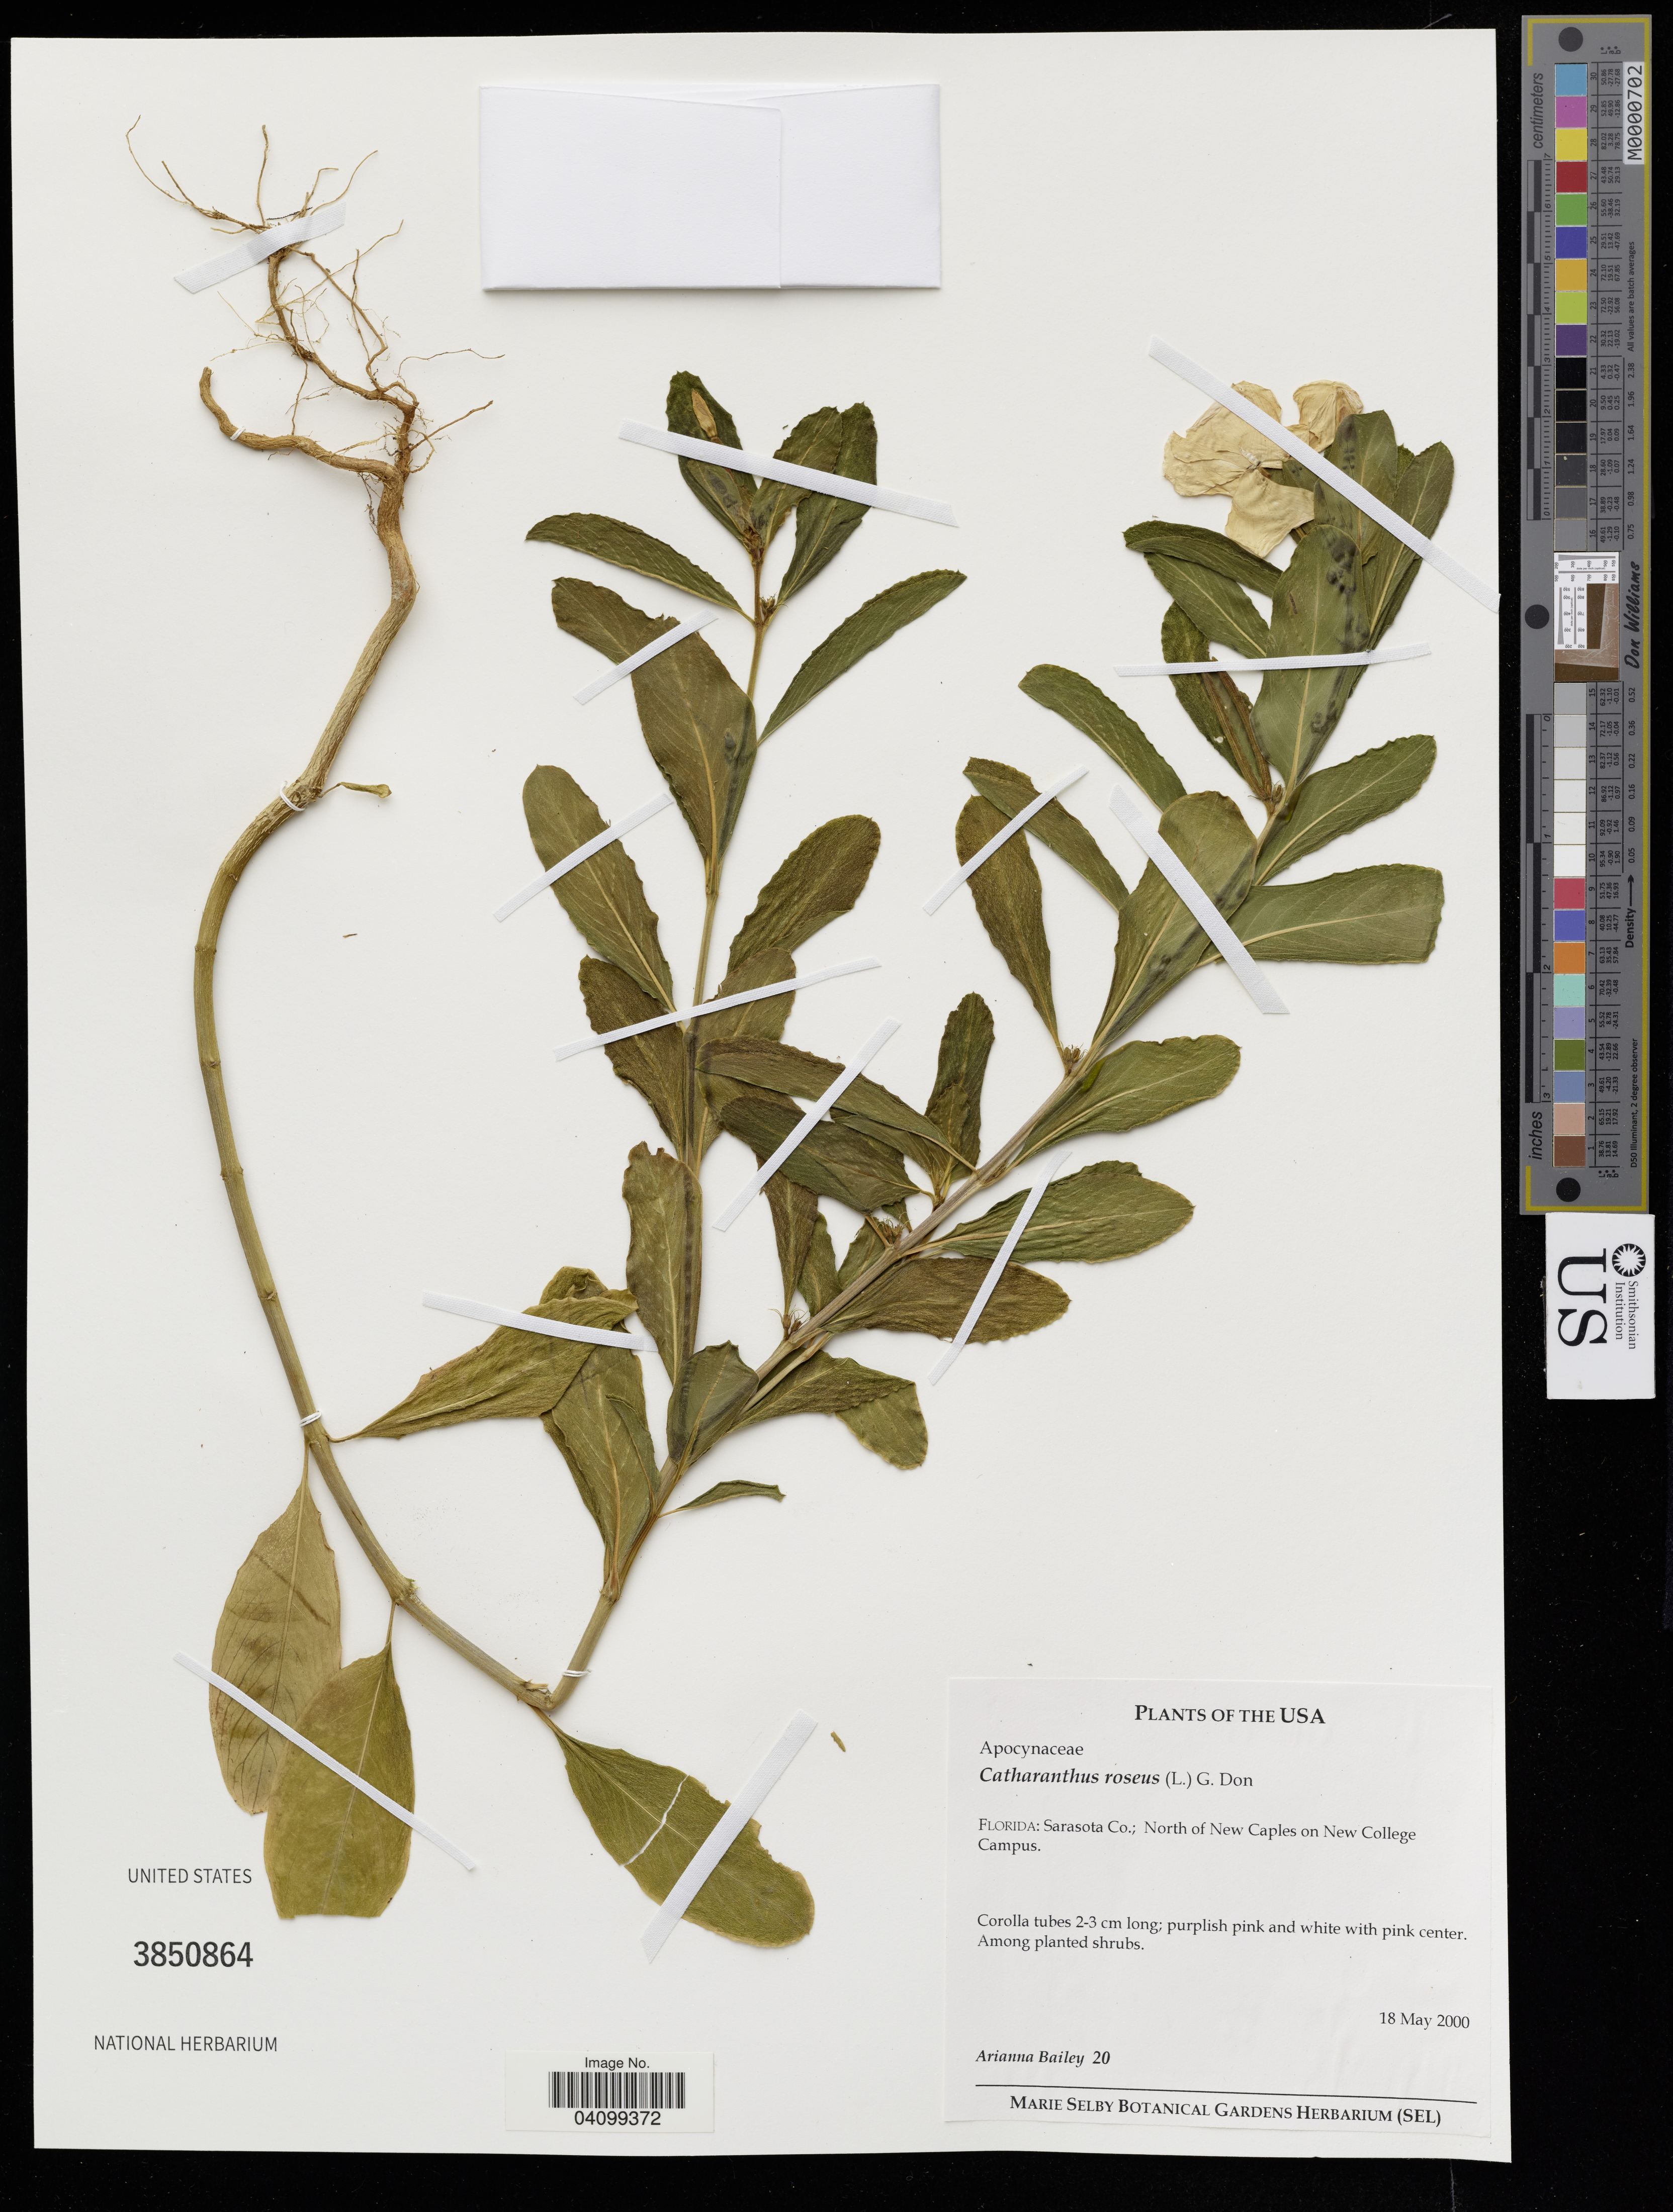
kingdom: Plantae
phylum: Tracheophyta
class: Magnoliopsida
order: Gentianales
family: Apocynaceae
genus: Catharanthus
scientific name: Catharanthus roseus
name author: (L.) G. Don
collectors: A. Bailey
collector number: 20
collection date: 2000-05-18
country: United States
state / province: Florida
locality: Sarasota Co.; North of New Caples on New College Campus.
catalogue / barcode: US 3850864